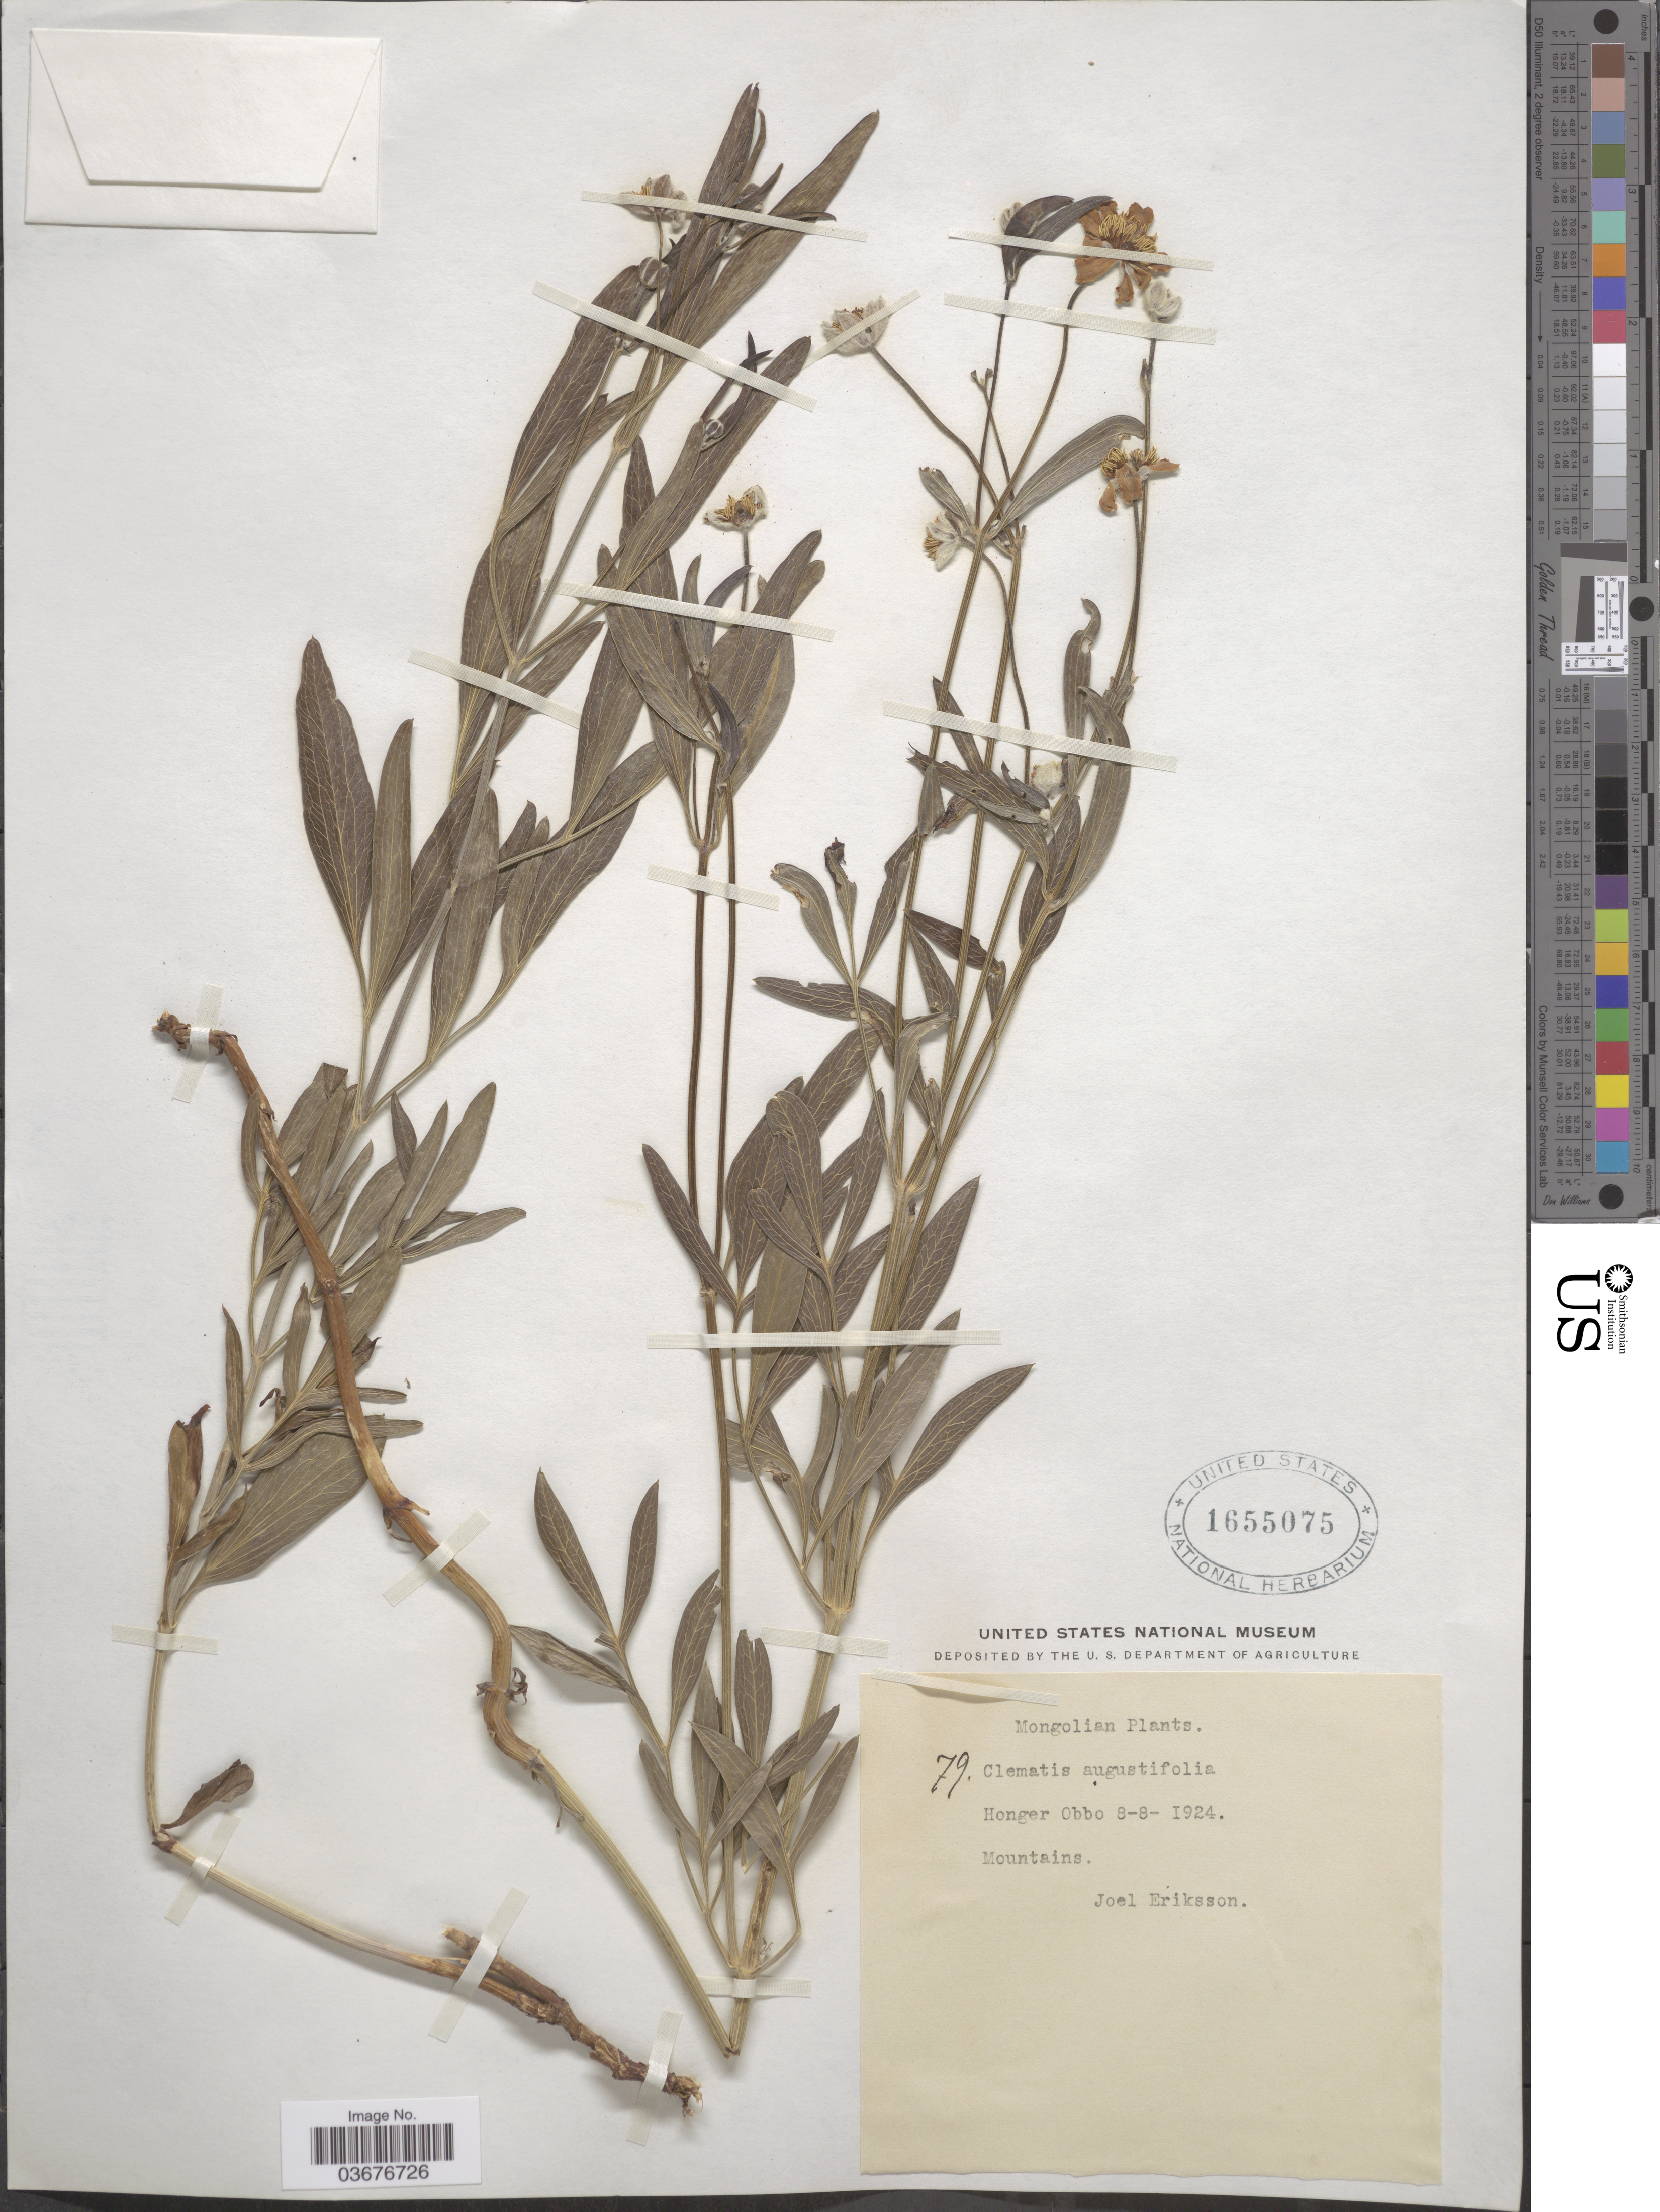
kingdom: Plantae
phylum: Tracheophyta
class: Magnoliopsida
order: Ranunculales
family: Ranunculaceae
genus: Clematis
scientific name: Clematis angustifolia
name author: Jacq.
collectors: J. Eriksson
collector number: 79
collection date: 1924-08-08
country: Mongolia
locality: Honger Obbo. Mountains.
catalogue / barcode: US 1655075